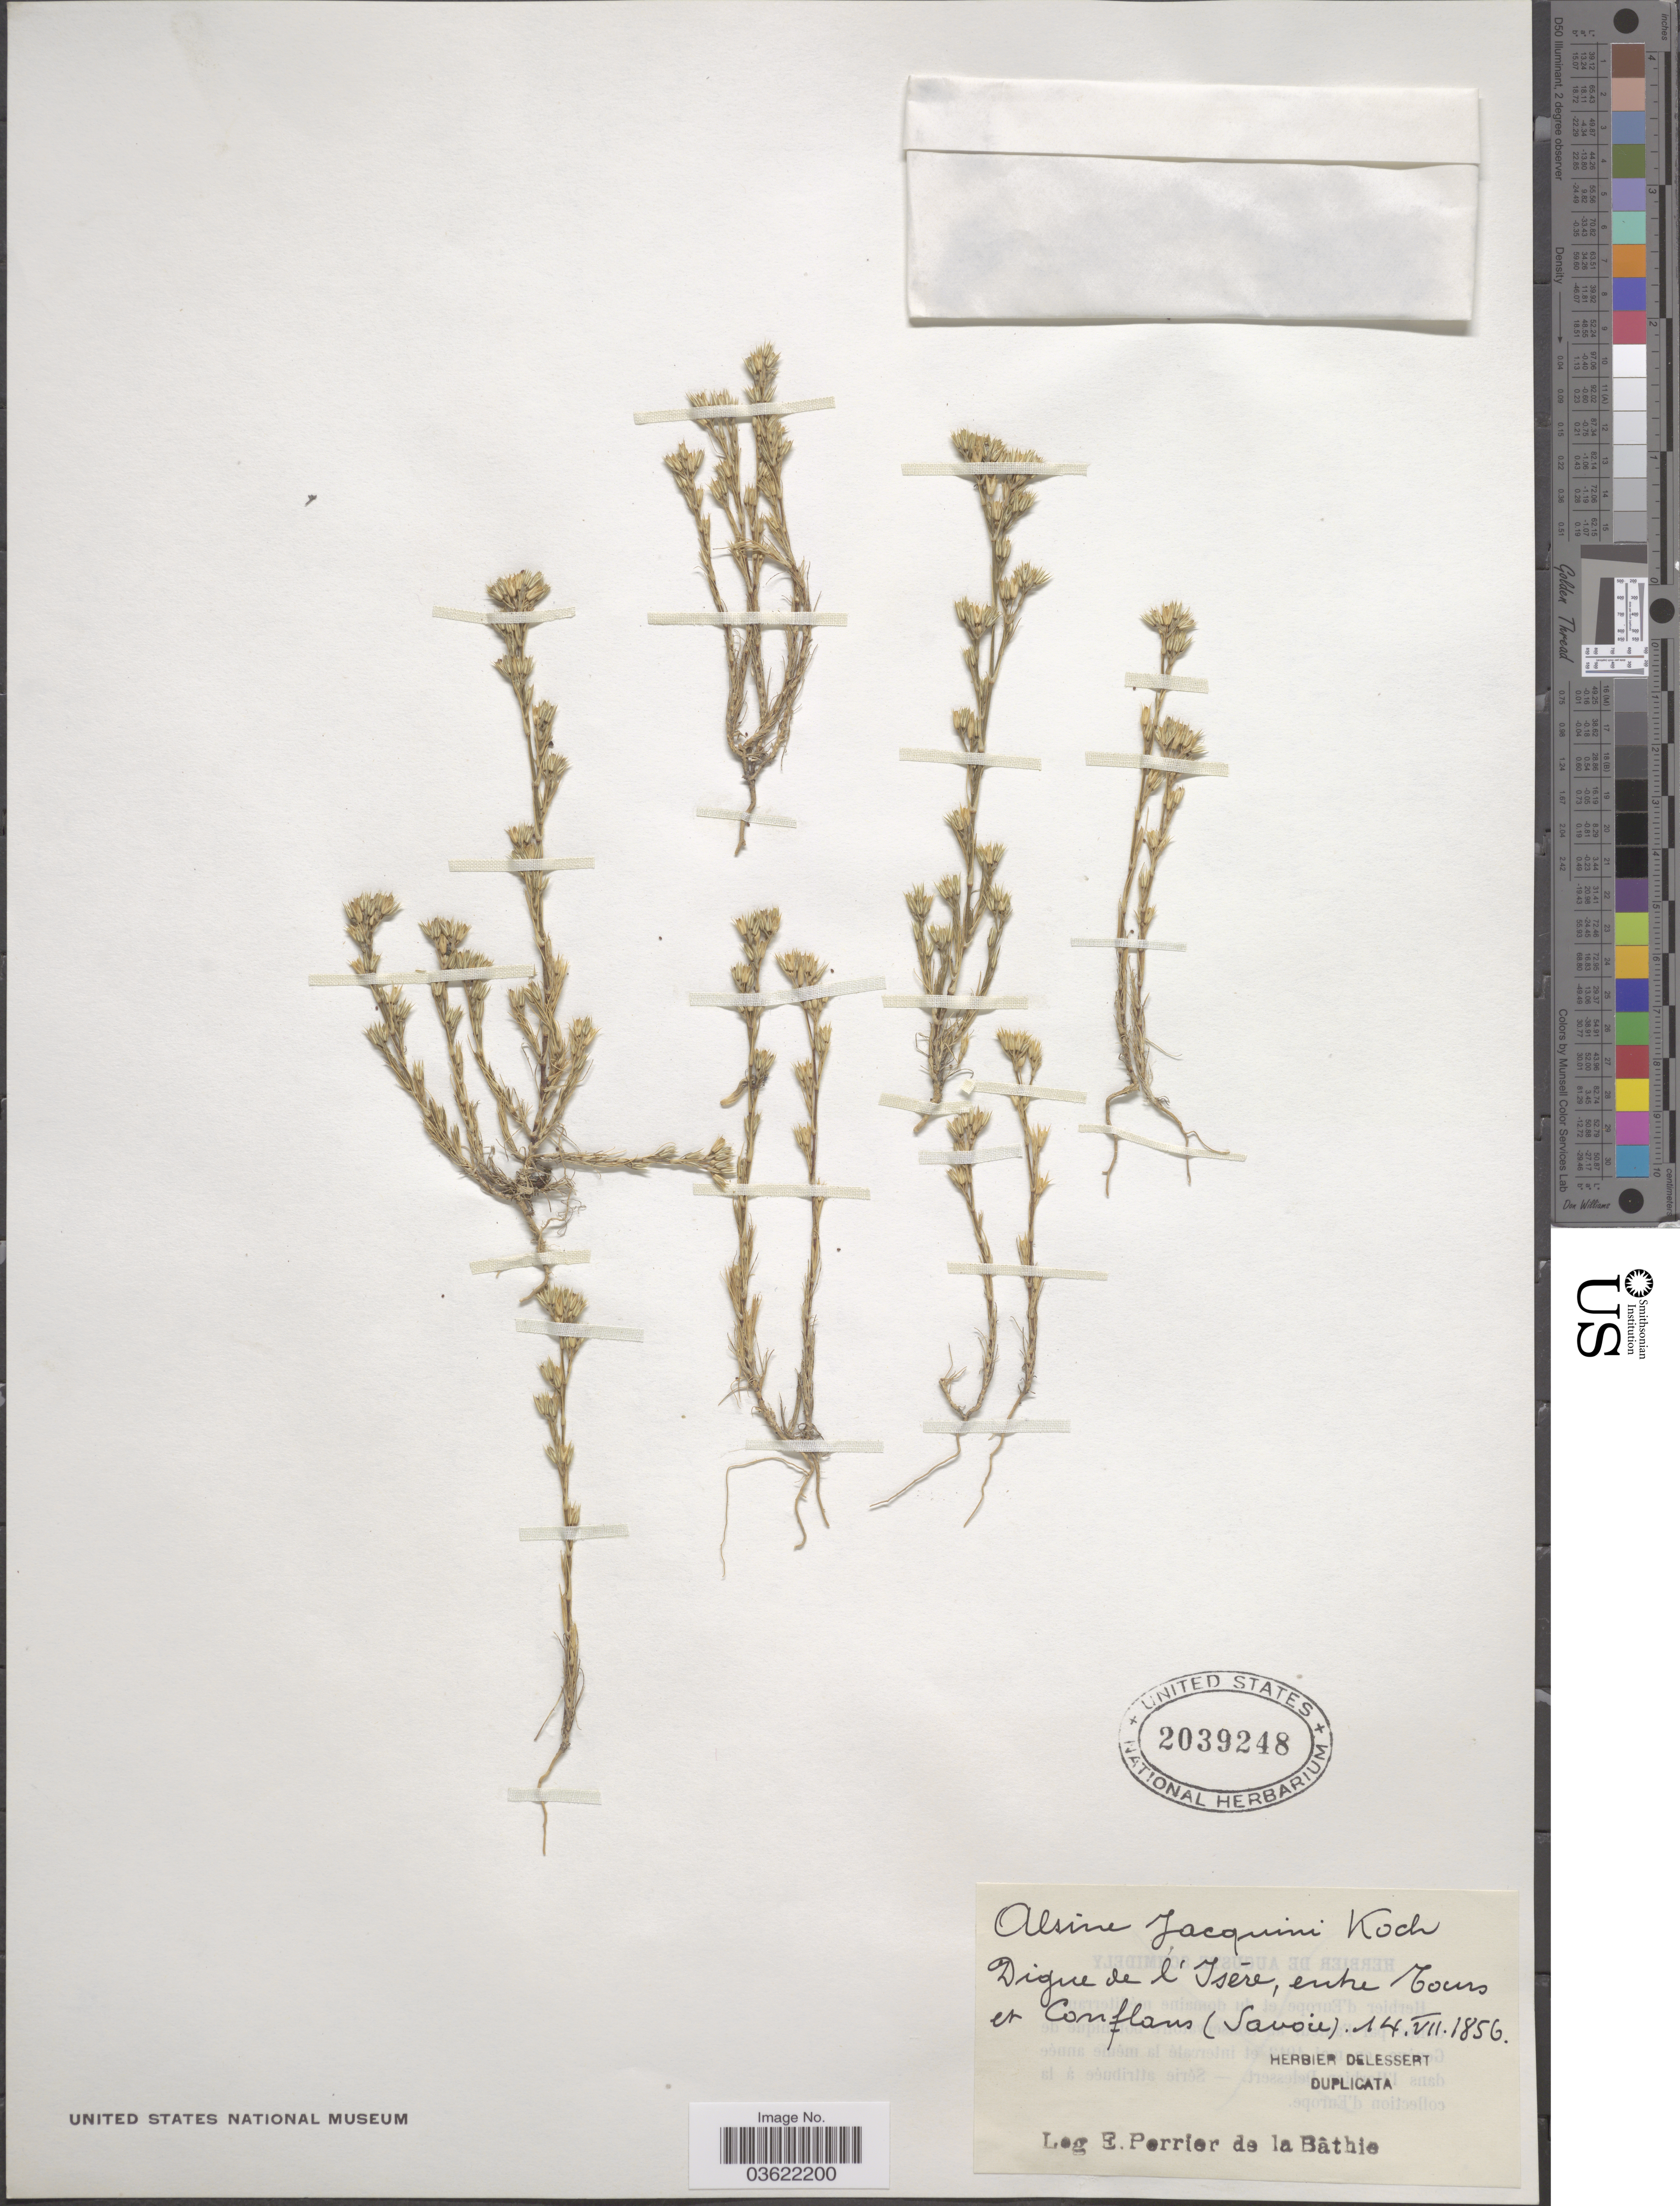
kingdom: Plantae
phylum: Tracheophyta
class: Magnoliopsida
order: Caryophyllales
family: Caryophyllaceae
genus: Arenaria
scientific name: Arenaria jacquiniana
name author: Koch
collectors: E. Perrier de la Bâthie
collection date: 1856-07-14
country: France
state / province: Auvergne-Rhône-Alpes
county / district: Isère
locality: Digue de l'Isére, entre Tocus et Conflans (Savoie).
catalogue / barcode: US 2039248